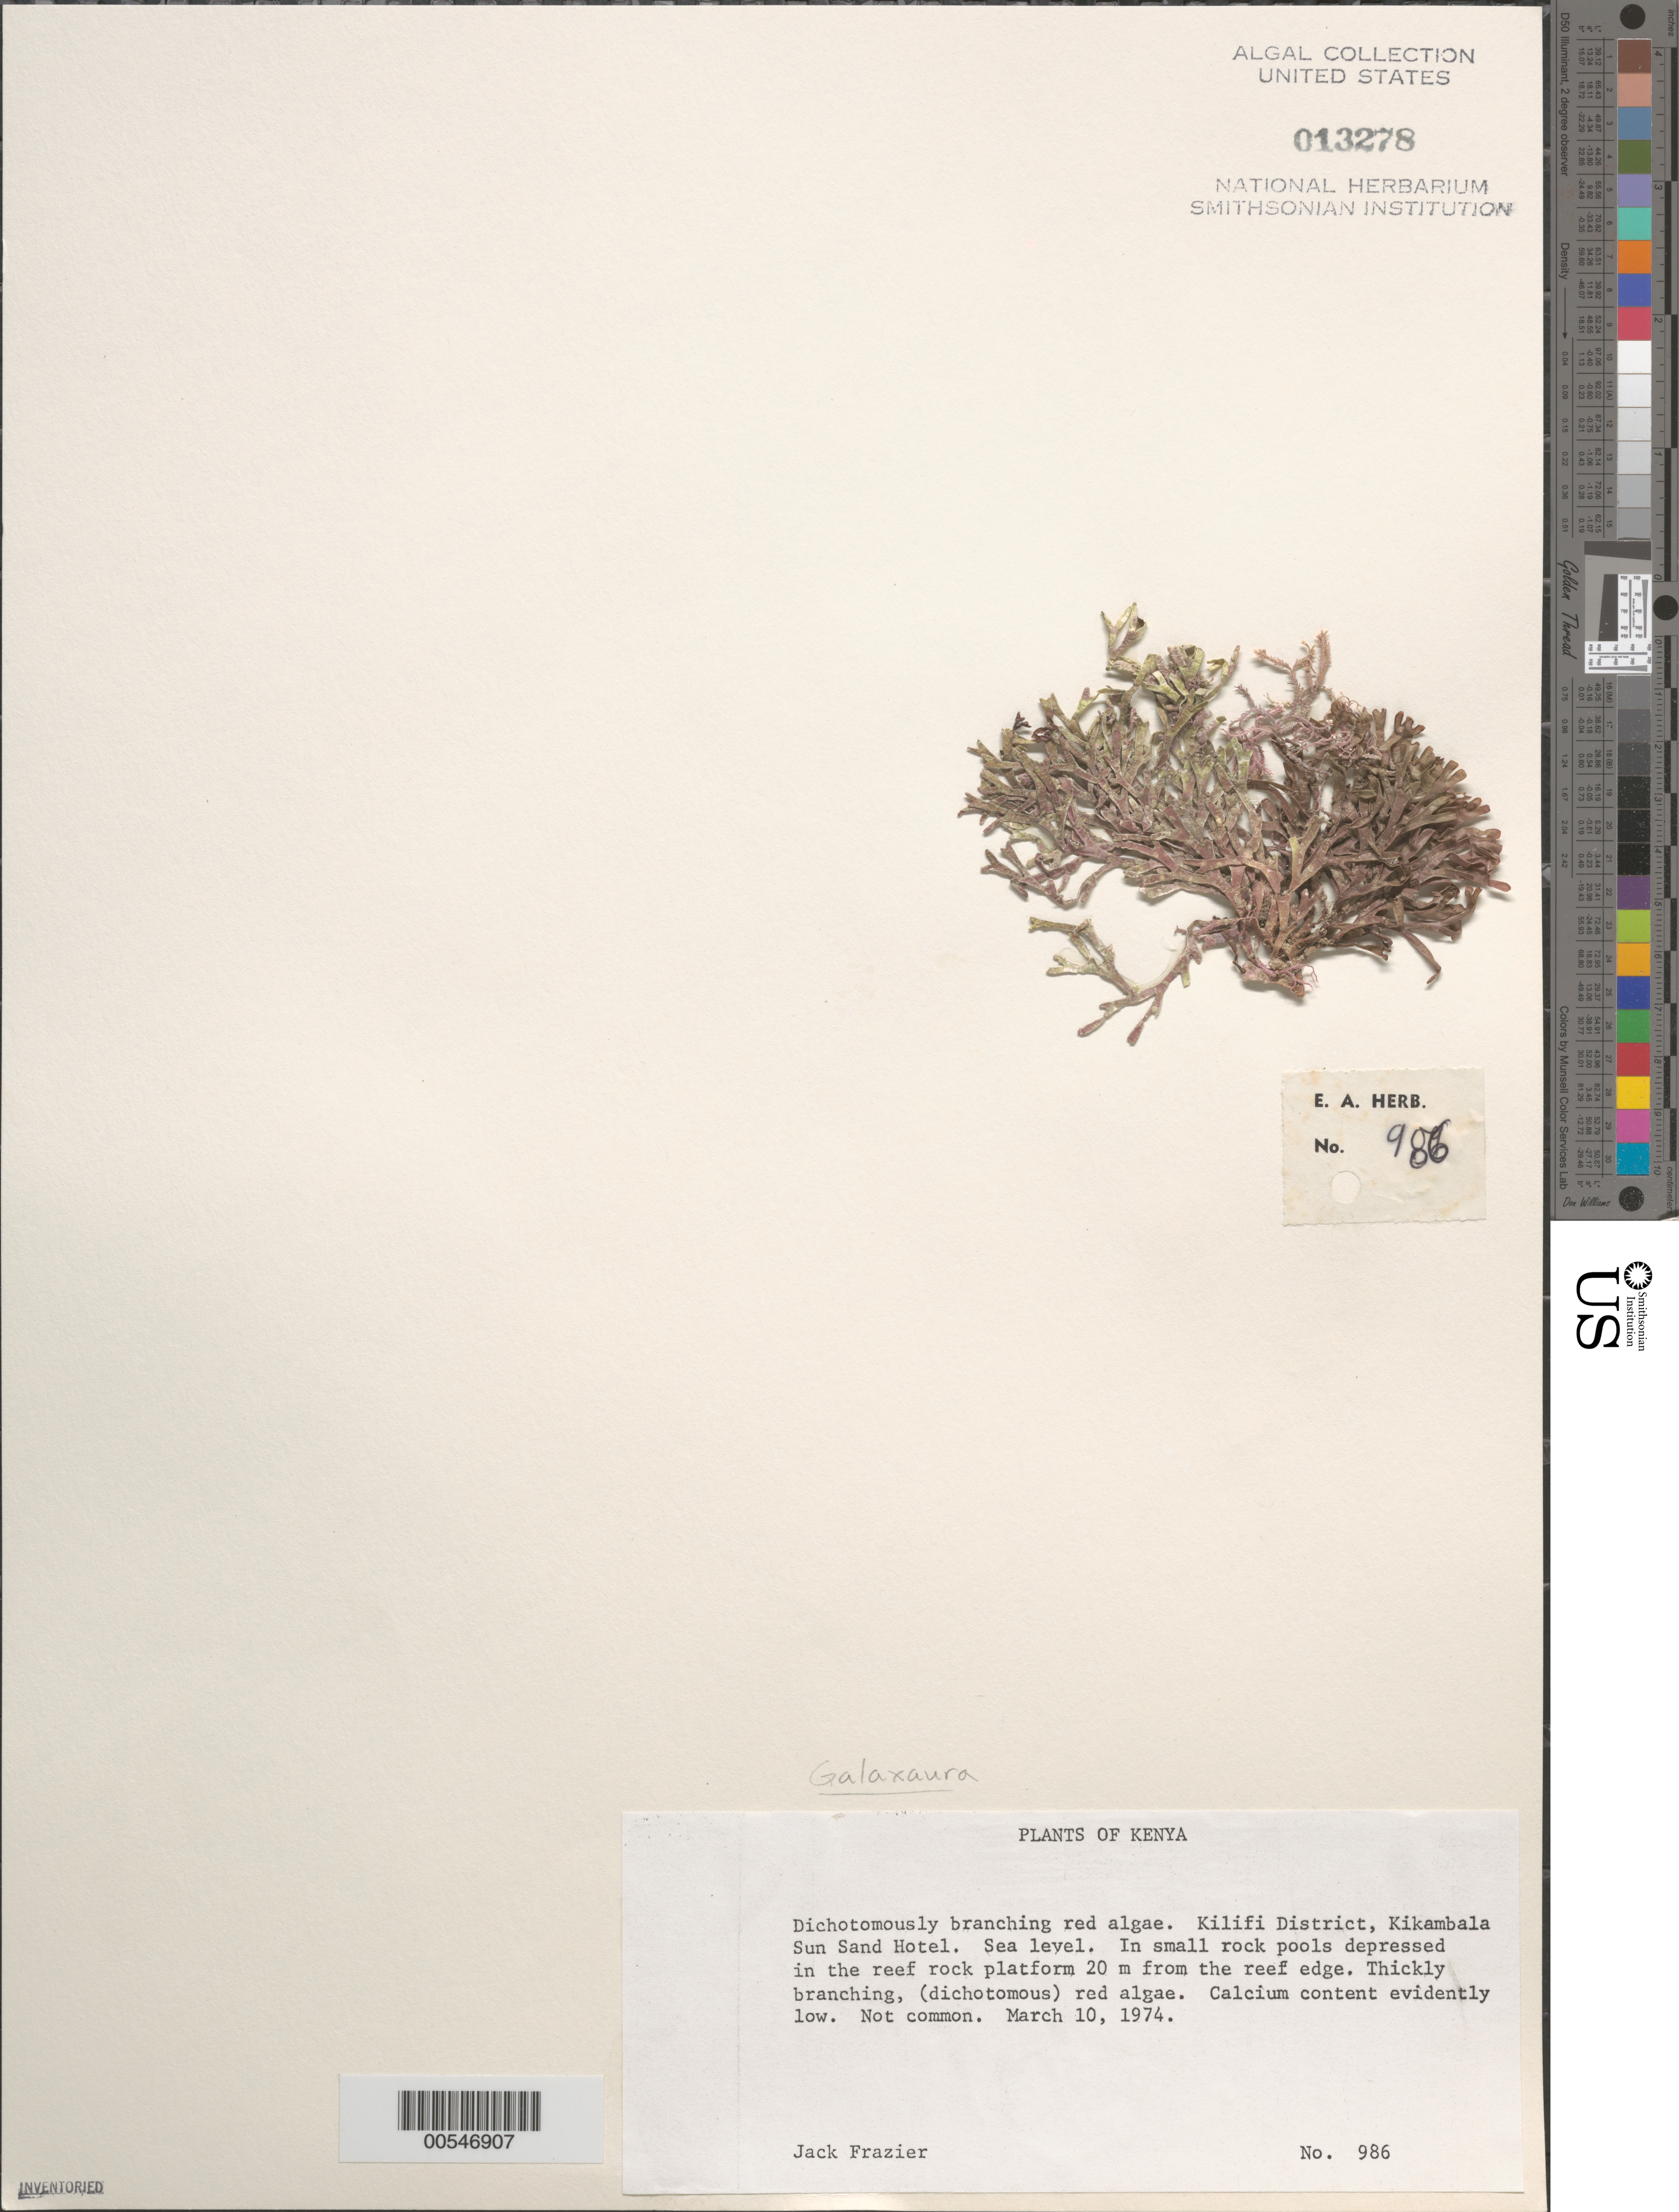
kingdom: Plantae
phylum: Rhodophyta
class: Florideophyceae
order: Nemaliales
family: Galaxauraceae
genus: Galaxaura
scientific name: Galaxaura sp.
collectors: J. Frazier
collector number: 986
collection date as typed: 10 Mar 1974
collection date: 1974-03-10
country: Kenya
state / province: Kilifi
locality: Kikambala Sun Sand Hotel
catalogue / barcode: US 13278